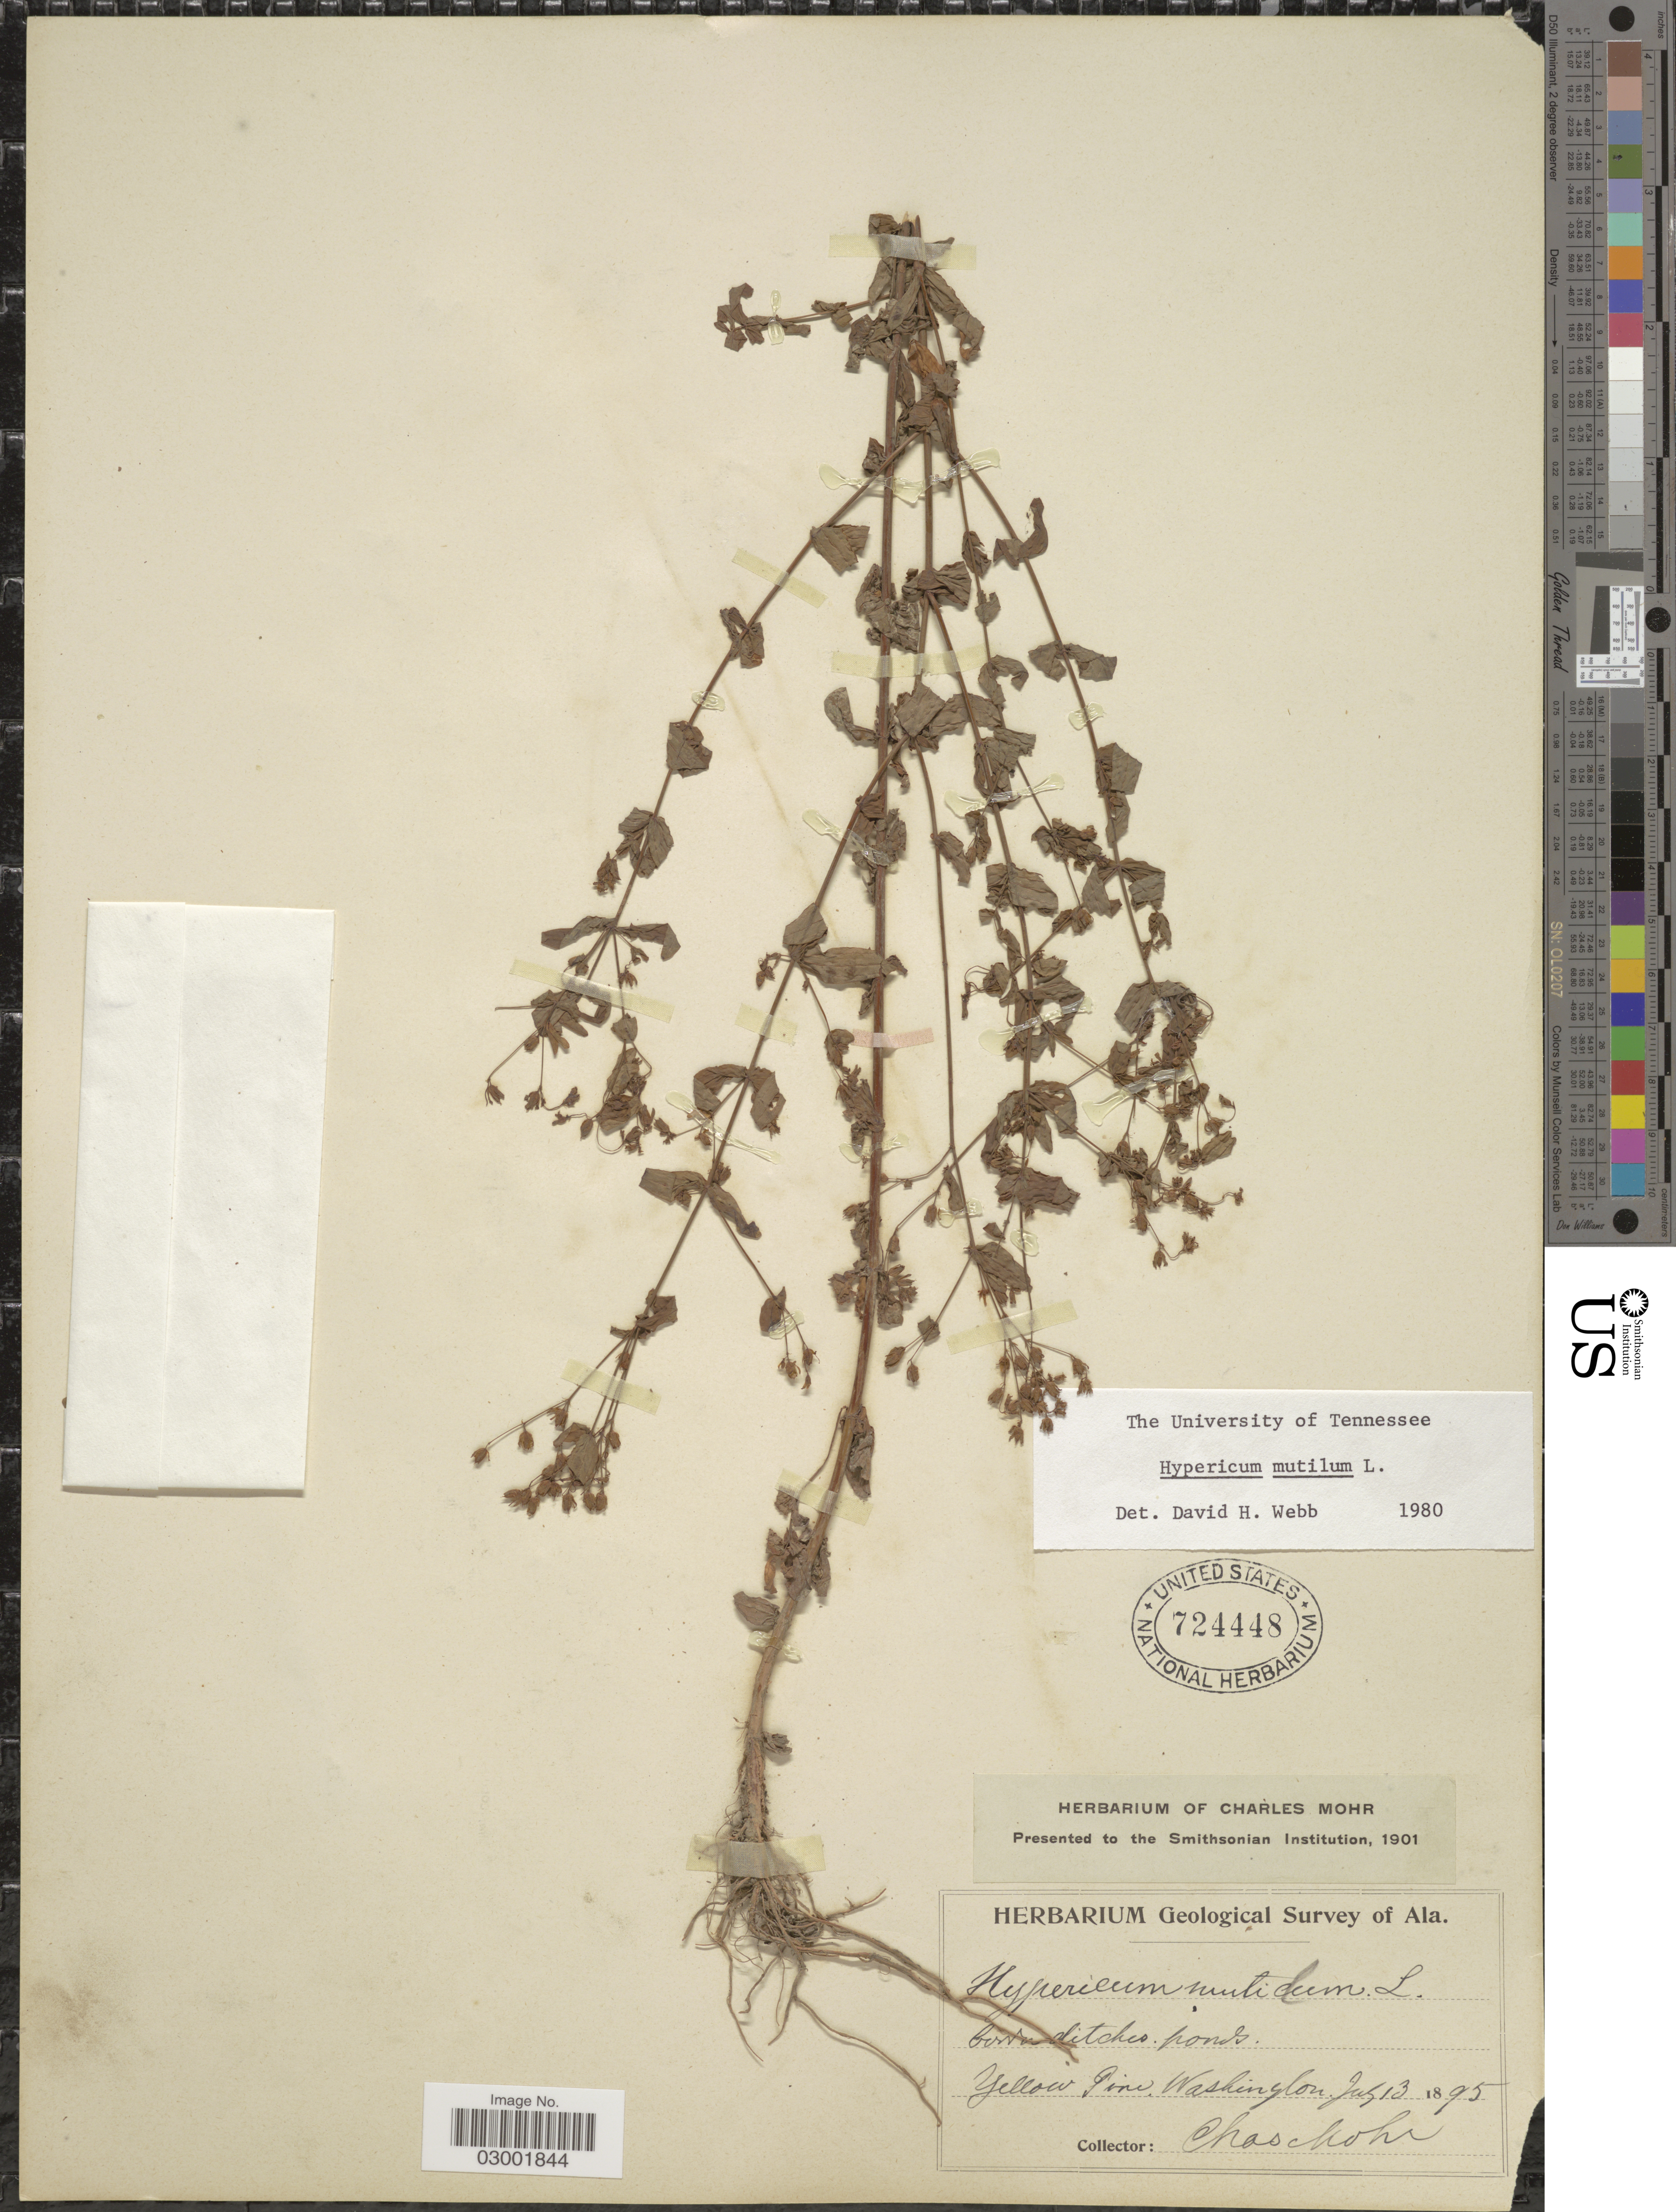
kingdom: Plantae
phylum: Tracheophyta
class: Magnoliopsida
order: Malpighiales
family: Hypericaceae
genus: Hypericum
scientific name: Hypericum mutilum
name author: L.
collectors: Mohr, C. T. (herbarium)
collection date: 1895-07-13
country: United States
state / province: Alabama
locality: Yellow Pine, Washington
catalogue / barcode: US 724448